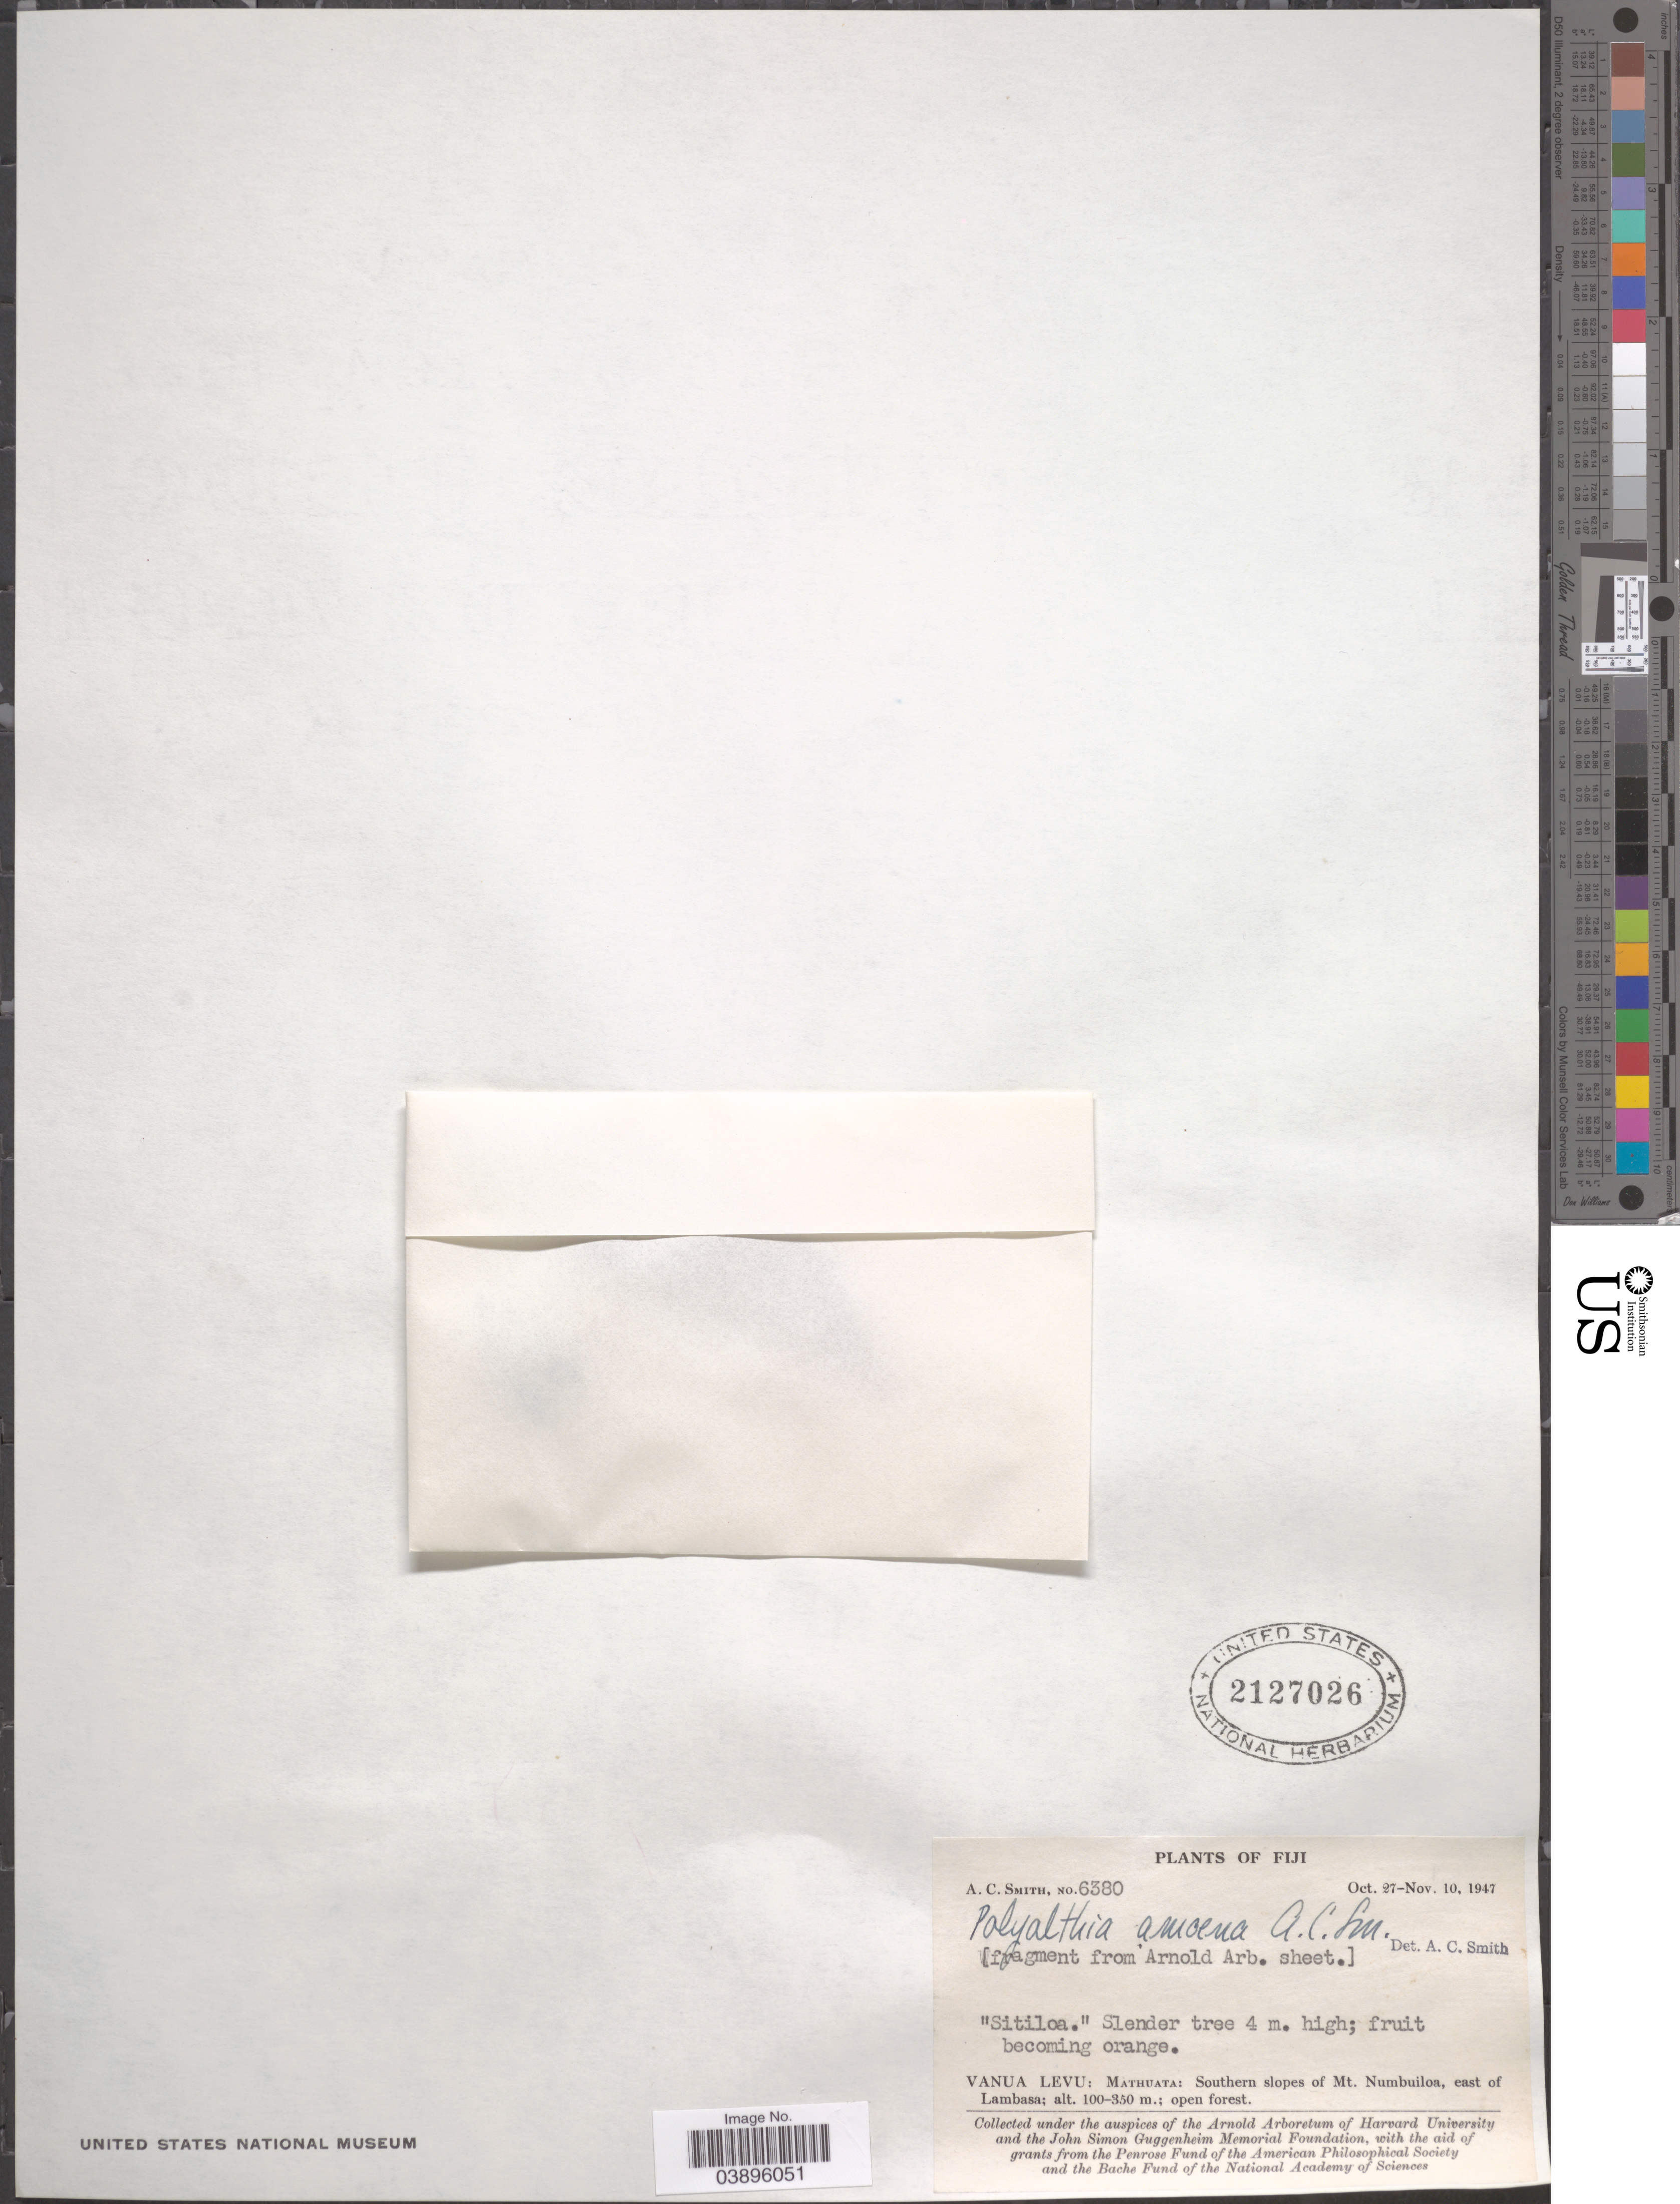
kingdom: Plantae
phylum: Tracheophyta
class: Magnoliopsida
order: Magnoliales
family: Annonaceae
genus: Polyalthia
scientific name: Polyalthia amoena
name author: A.C. Sm.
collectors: A. C. Smith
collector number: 6380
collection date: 1947-10-27/1947-11-10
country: Fiji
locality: Vanua Levu: Mathuata: Southern slopes of Mt. Numbuiloa, east of Lambasa.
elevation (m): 100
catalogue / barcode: US 2127026